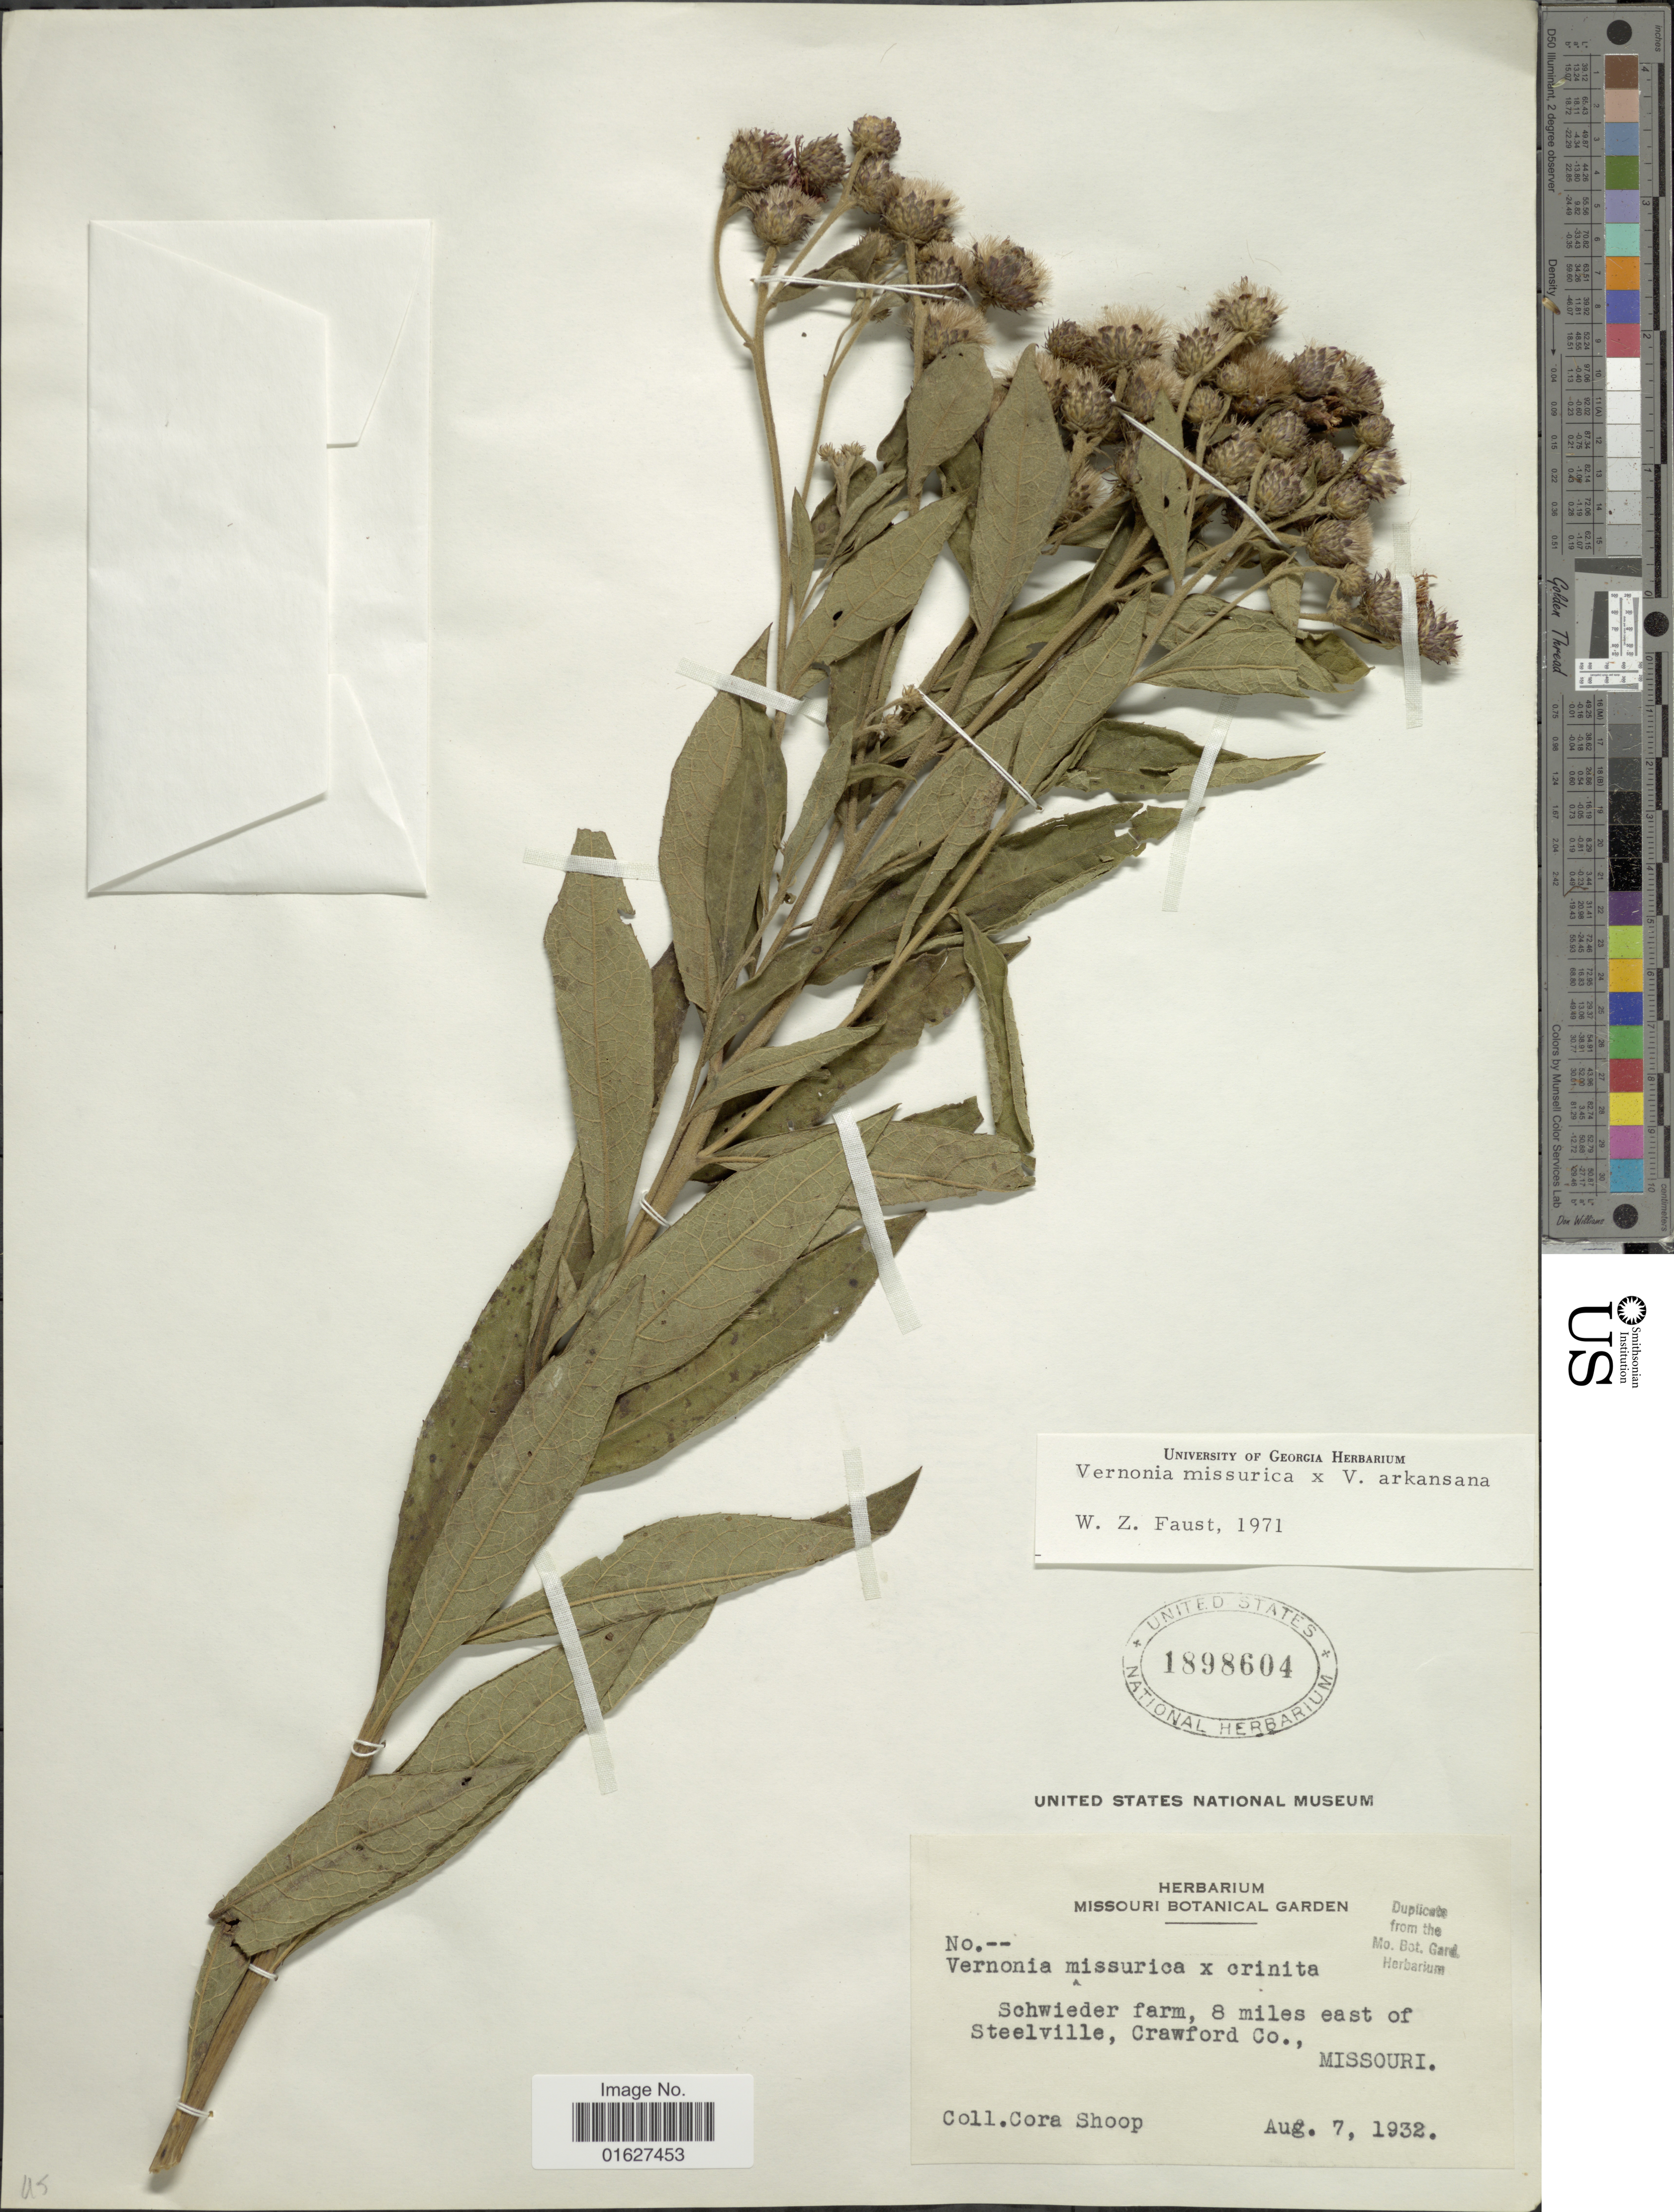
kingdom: Plantae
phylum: Tracheophyta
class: Magnoliopsida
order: Asterales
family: Asteraceae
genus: Vernonia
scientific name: Vernonia missurica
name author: Raf.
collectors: C. Steyermark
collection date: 1932-08-07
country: United States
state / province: Missouri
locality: Missouri. Schwieder farm, 8 miles east of Steelville, Crawford Co.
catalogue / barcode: US 1898604